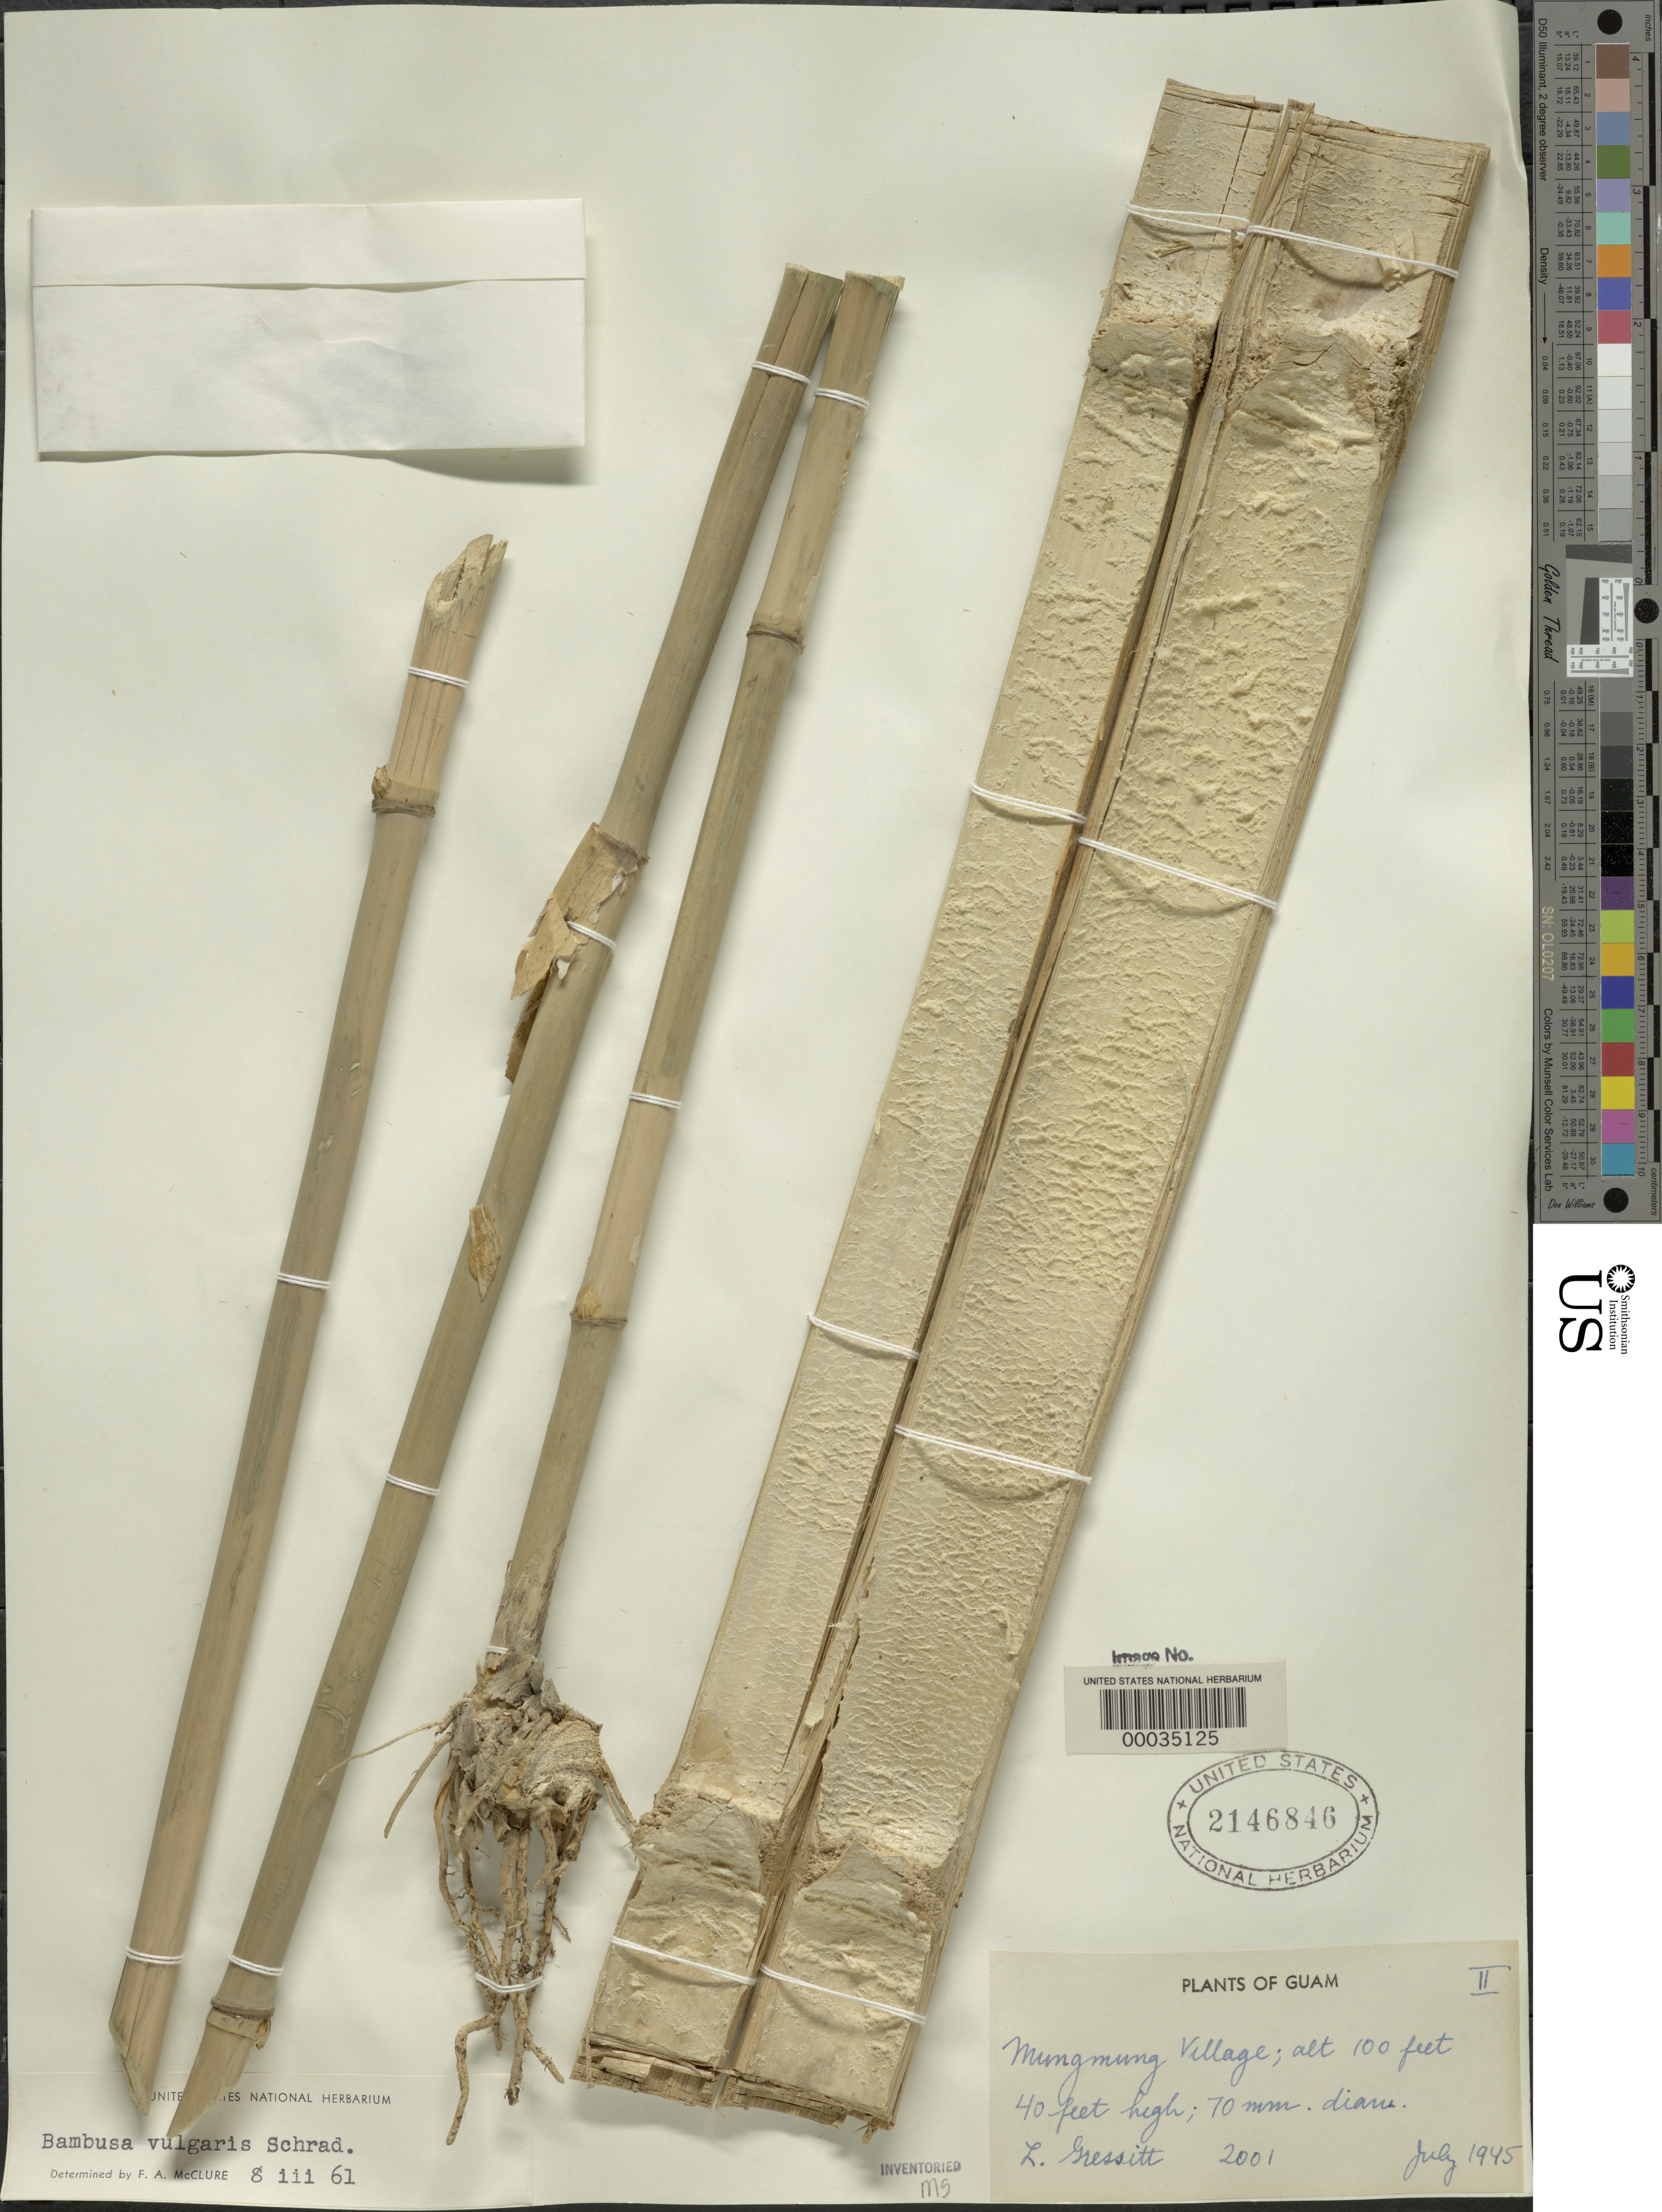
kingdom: Plantae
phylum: Tracheophyta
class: Liliopsida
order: Poales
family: Poaceae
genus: Bambusa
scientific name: Bambusa vulgaris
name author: Schrad. ex J.C. Wendl.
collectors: L. Gressitt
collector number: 2001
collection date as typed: Jul 1945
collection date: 1945-07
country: Guam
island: Guam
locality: Mungmung village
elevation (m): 30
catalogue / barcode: US 2146846